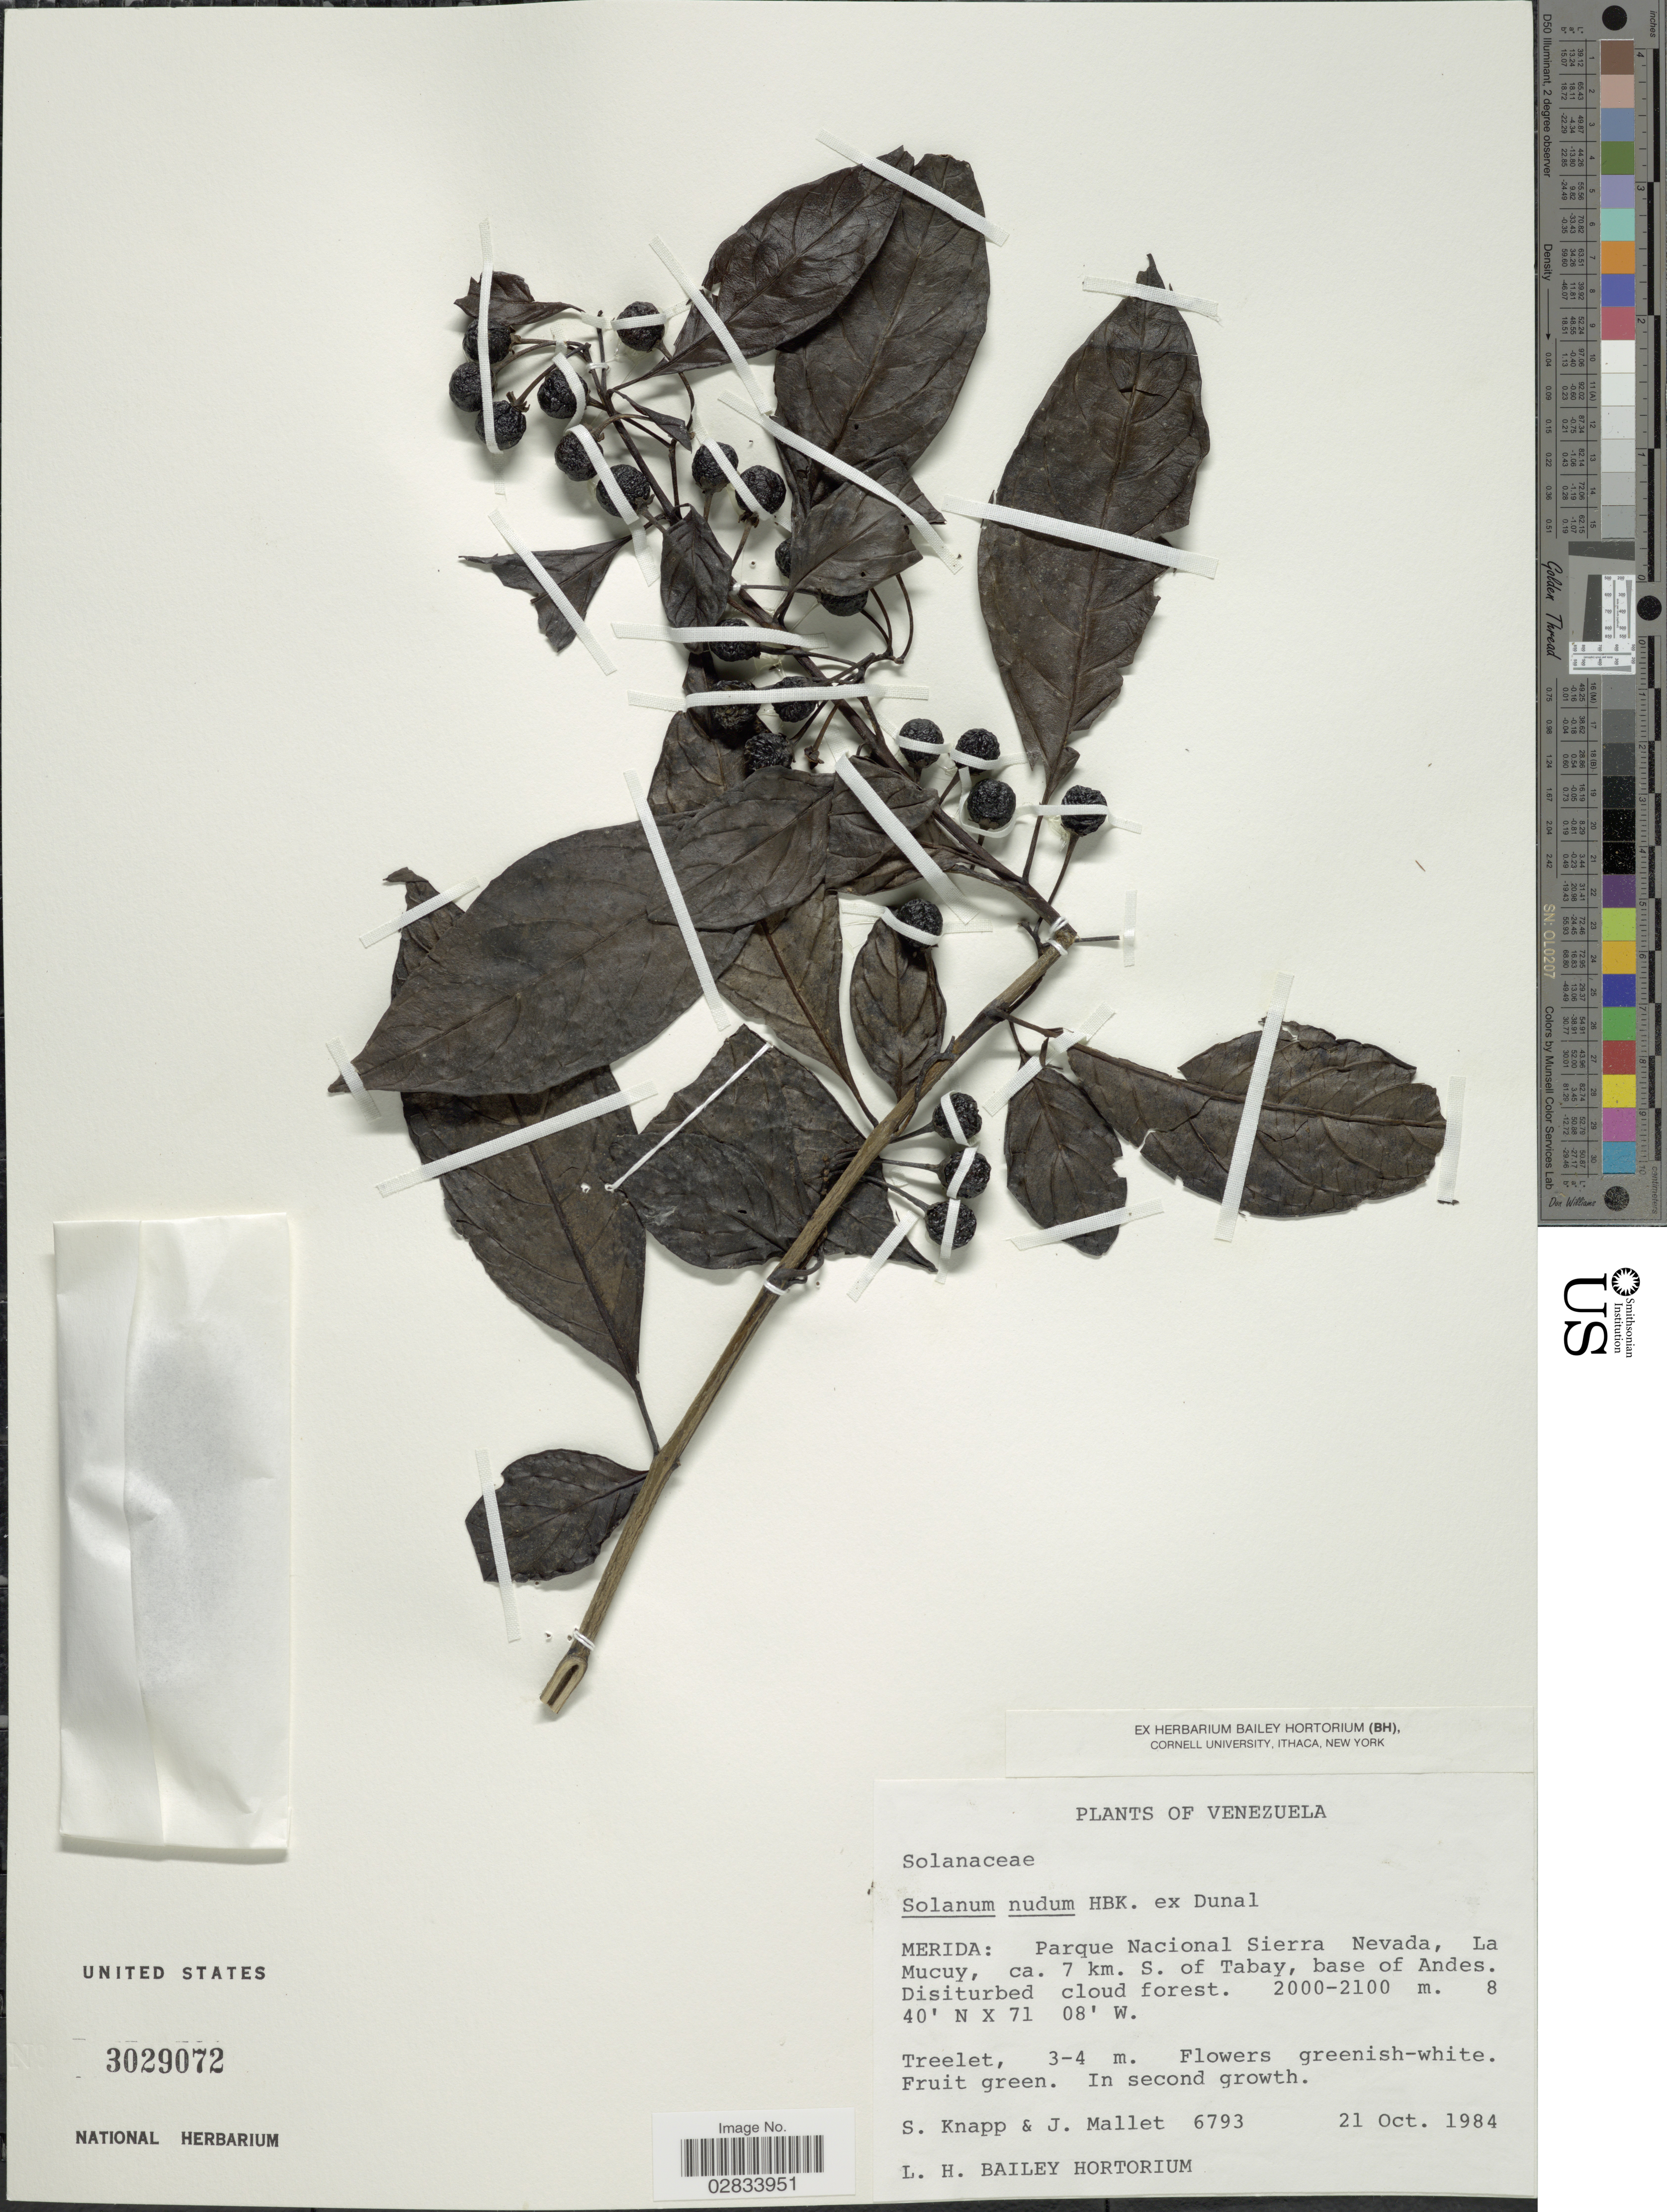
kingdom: Plantae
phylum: Tracheophyta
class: Magnoliopsida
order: Solanales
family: Solanaceae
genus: Solanum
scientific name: Solanum nudum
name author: Humb. & Bonpl. ex Dunal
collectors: S. Knapp & J. Mallet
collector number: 6793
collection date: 1984-10-21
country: Venezuela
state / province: Mérida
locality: Merida: Parque Nacional Sierra Nevada, La Mucuy, ca. 7 km. S. of Tabay, base of Andes.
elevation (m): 2000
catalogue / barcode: US 3029072